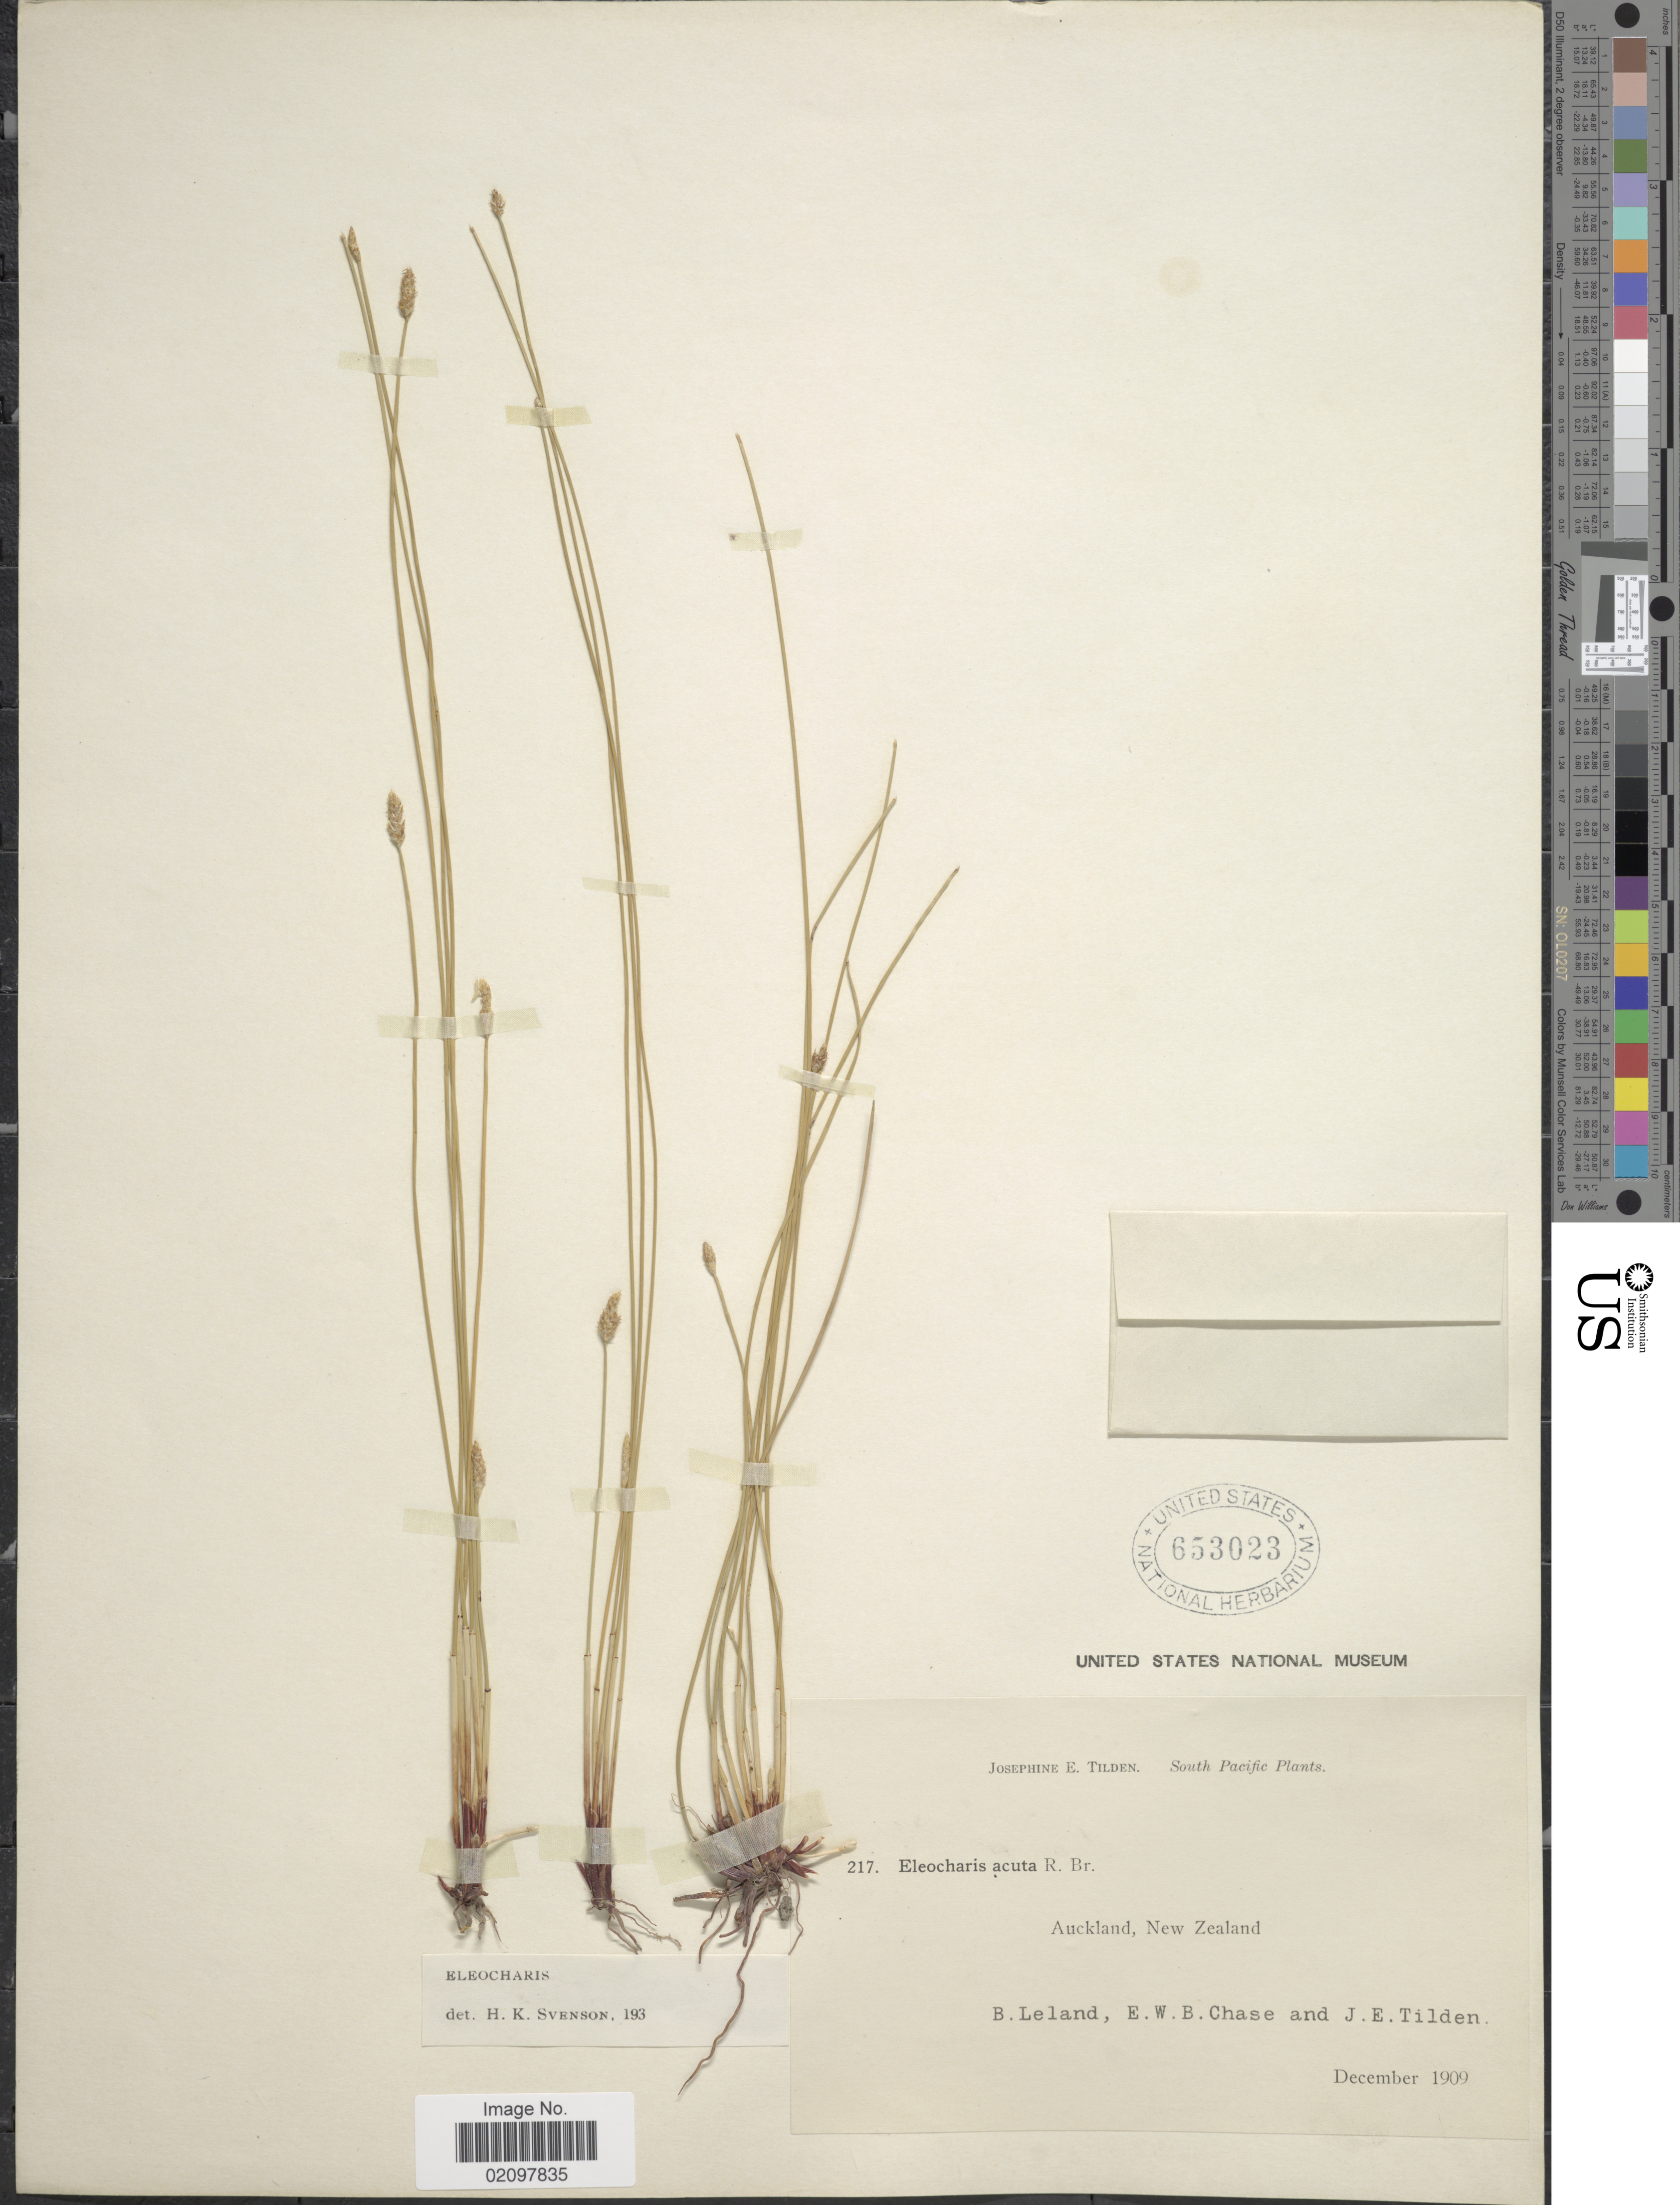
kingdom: Plantae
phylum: Tracheophyta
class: Liliopsida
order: Poales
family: Cyperaceae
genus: Eleocharis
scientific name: Eleocharis acuta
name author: R. Br.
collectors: B. Leland, E. W. Chase & J. E. Tilden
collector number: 217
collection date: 1909-12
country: New Zealand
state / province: Auckland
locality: South Pacific. Auckland, New Zealand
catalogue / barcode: US 653023